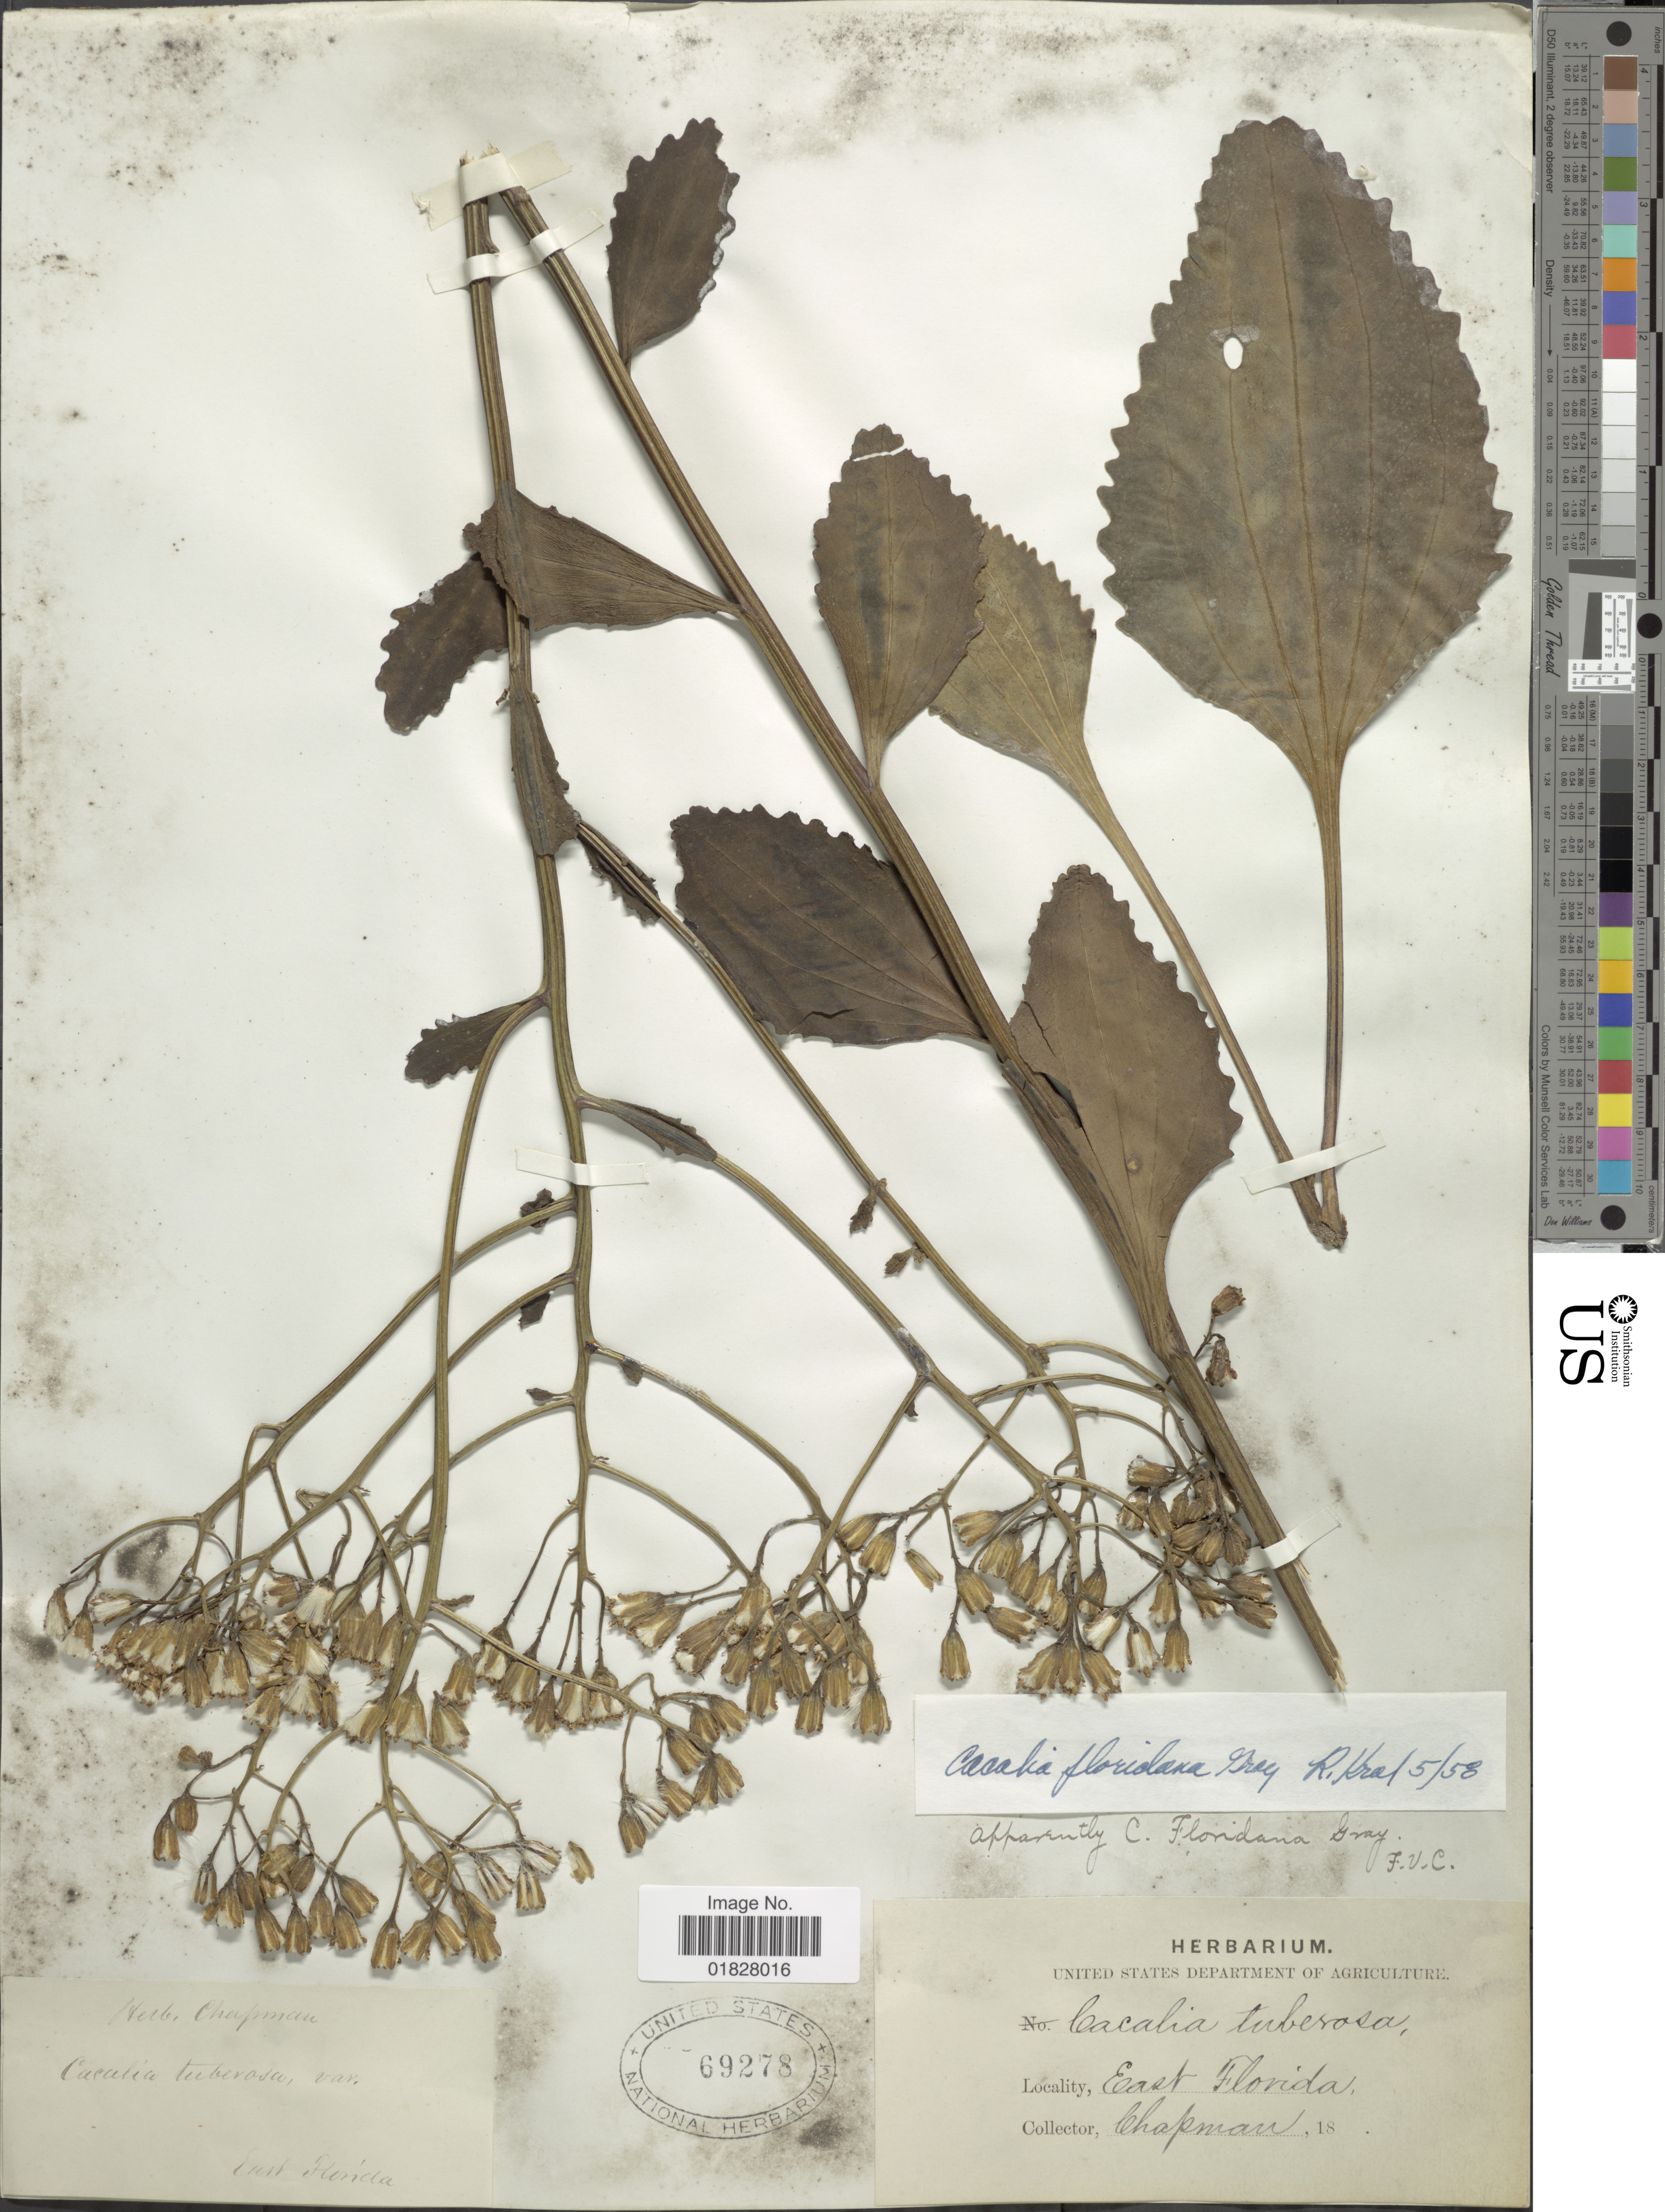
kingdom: Plantae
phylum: Tracheophyta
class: Magnoliopsida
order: Asterales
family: Asteraceae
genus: Arnoglossum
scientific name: Arnoglossum floridanum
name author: (A. Gray) H. Rob.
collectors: A. Chapman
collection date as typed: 18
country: United States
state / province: Florida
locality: East Florida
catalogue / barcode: US 69278